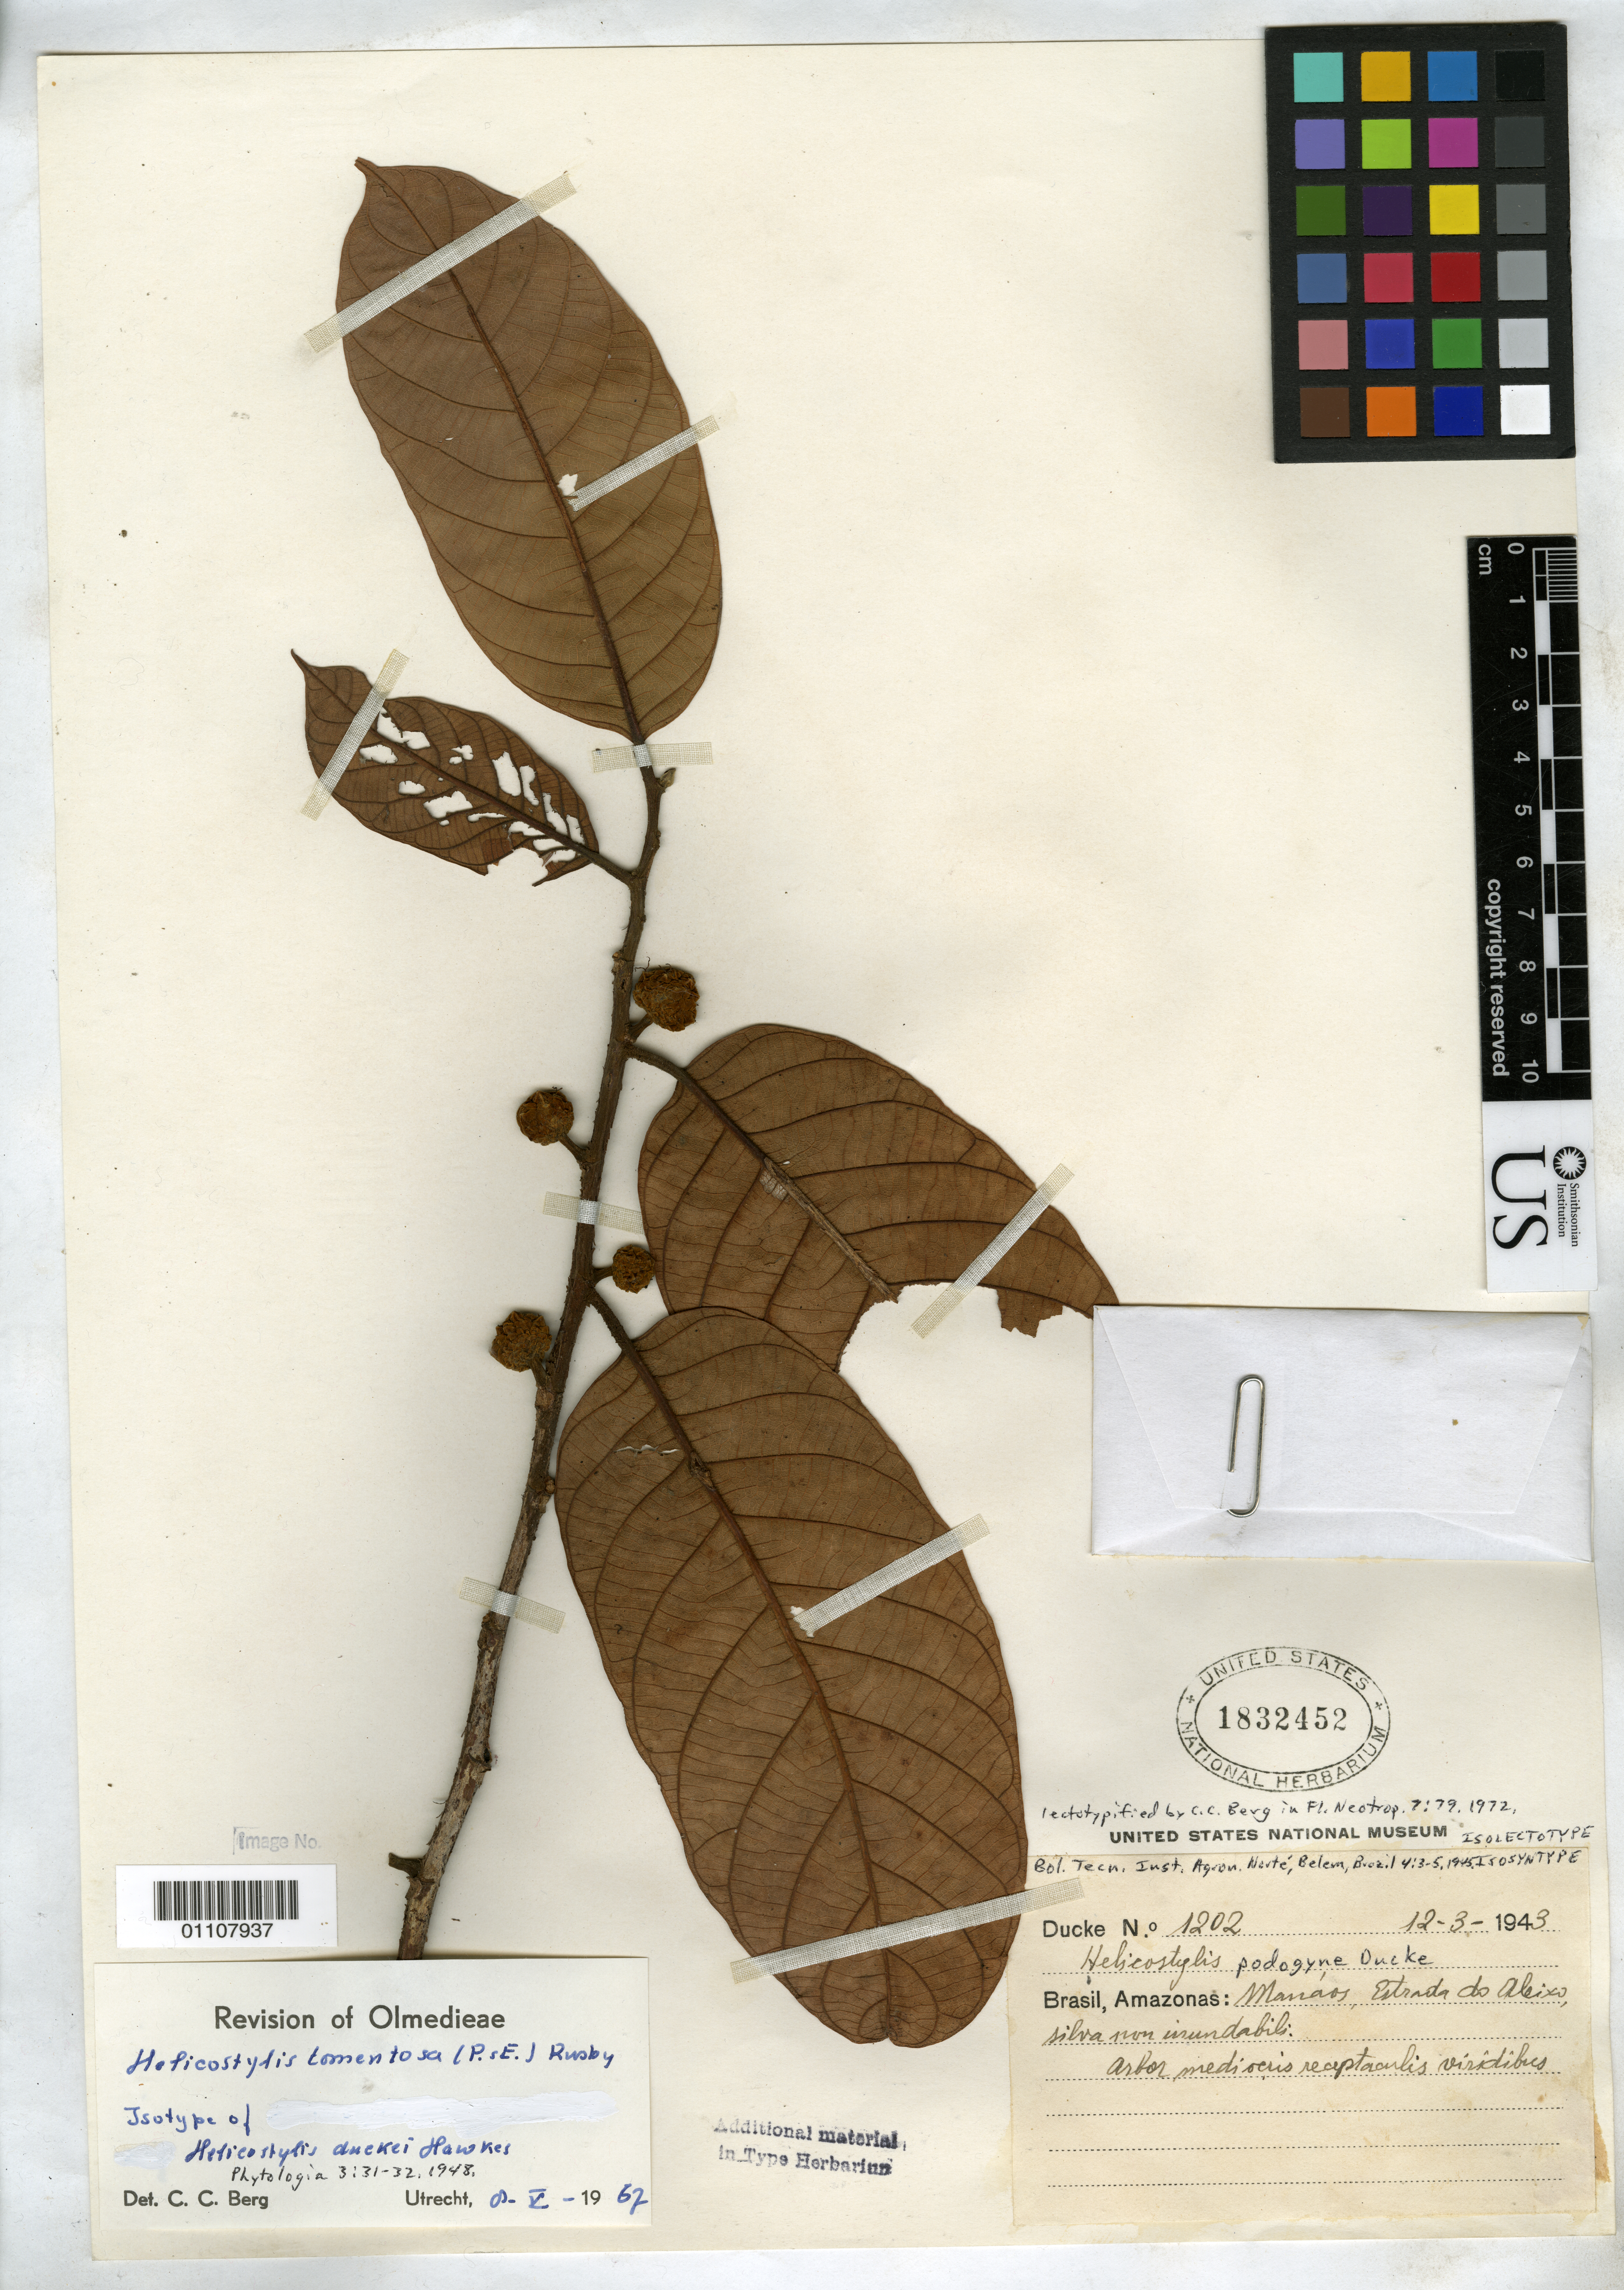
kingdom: Plantae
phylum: Tracheophyta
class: Magnoliopsida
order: Rosales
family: Moraceae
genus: Helicostylis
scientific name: Helicostylis podogyne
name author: Ducke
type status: Isolectotype; Isosyntype; Isotype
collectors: A. Ducke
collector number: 1202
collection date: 1943-03-12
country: Brazil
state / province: Amazonas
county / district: Manaos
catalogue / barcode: US 1832452